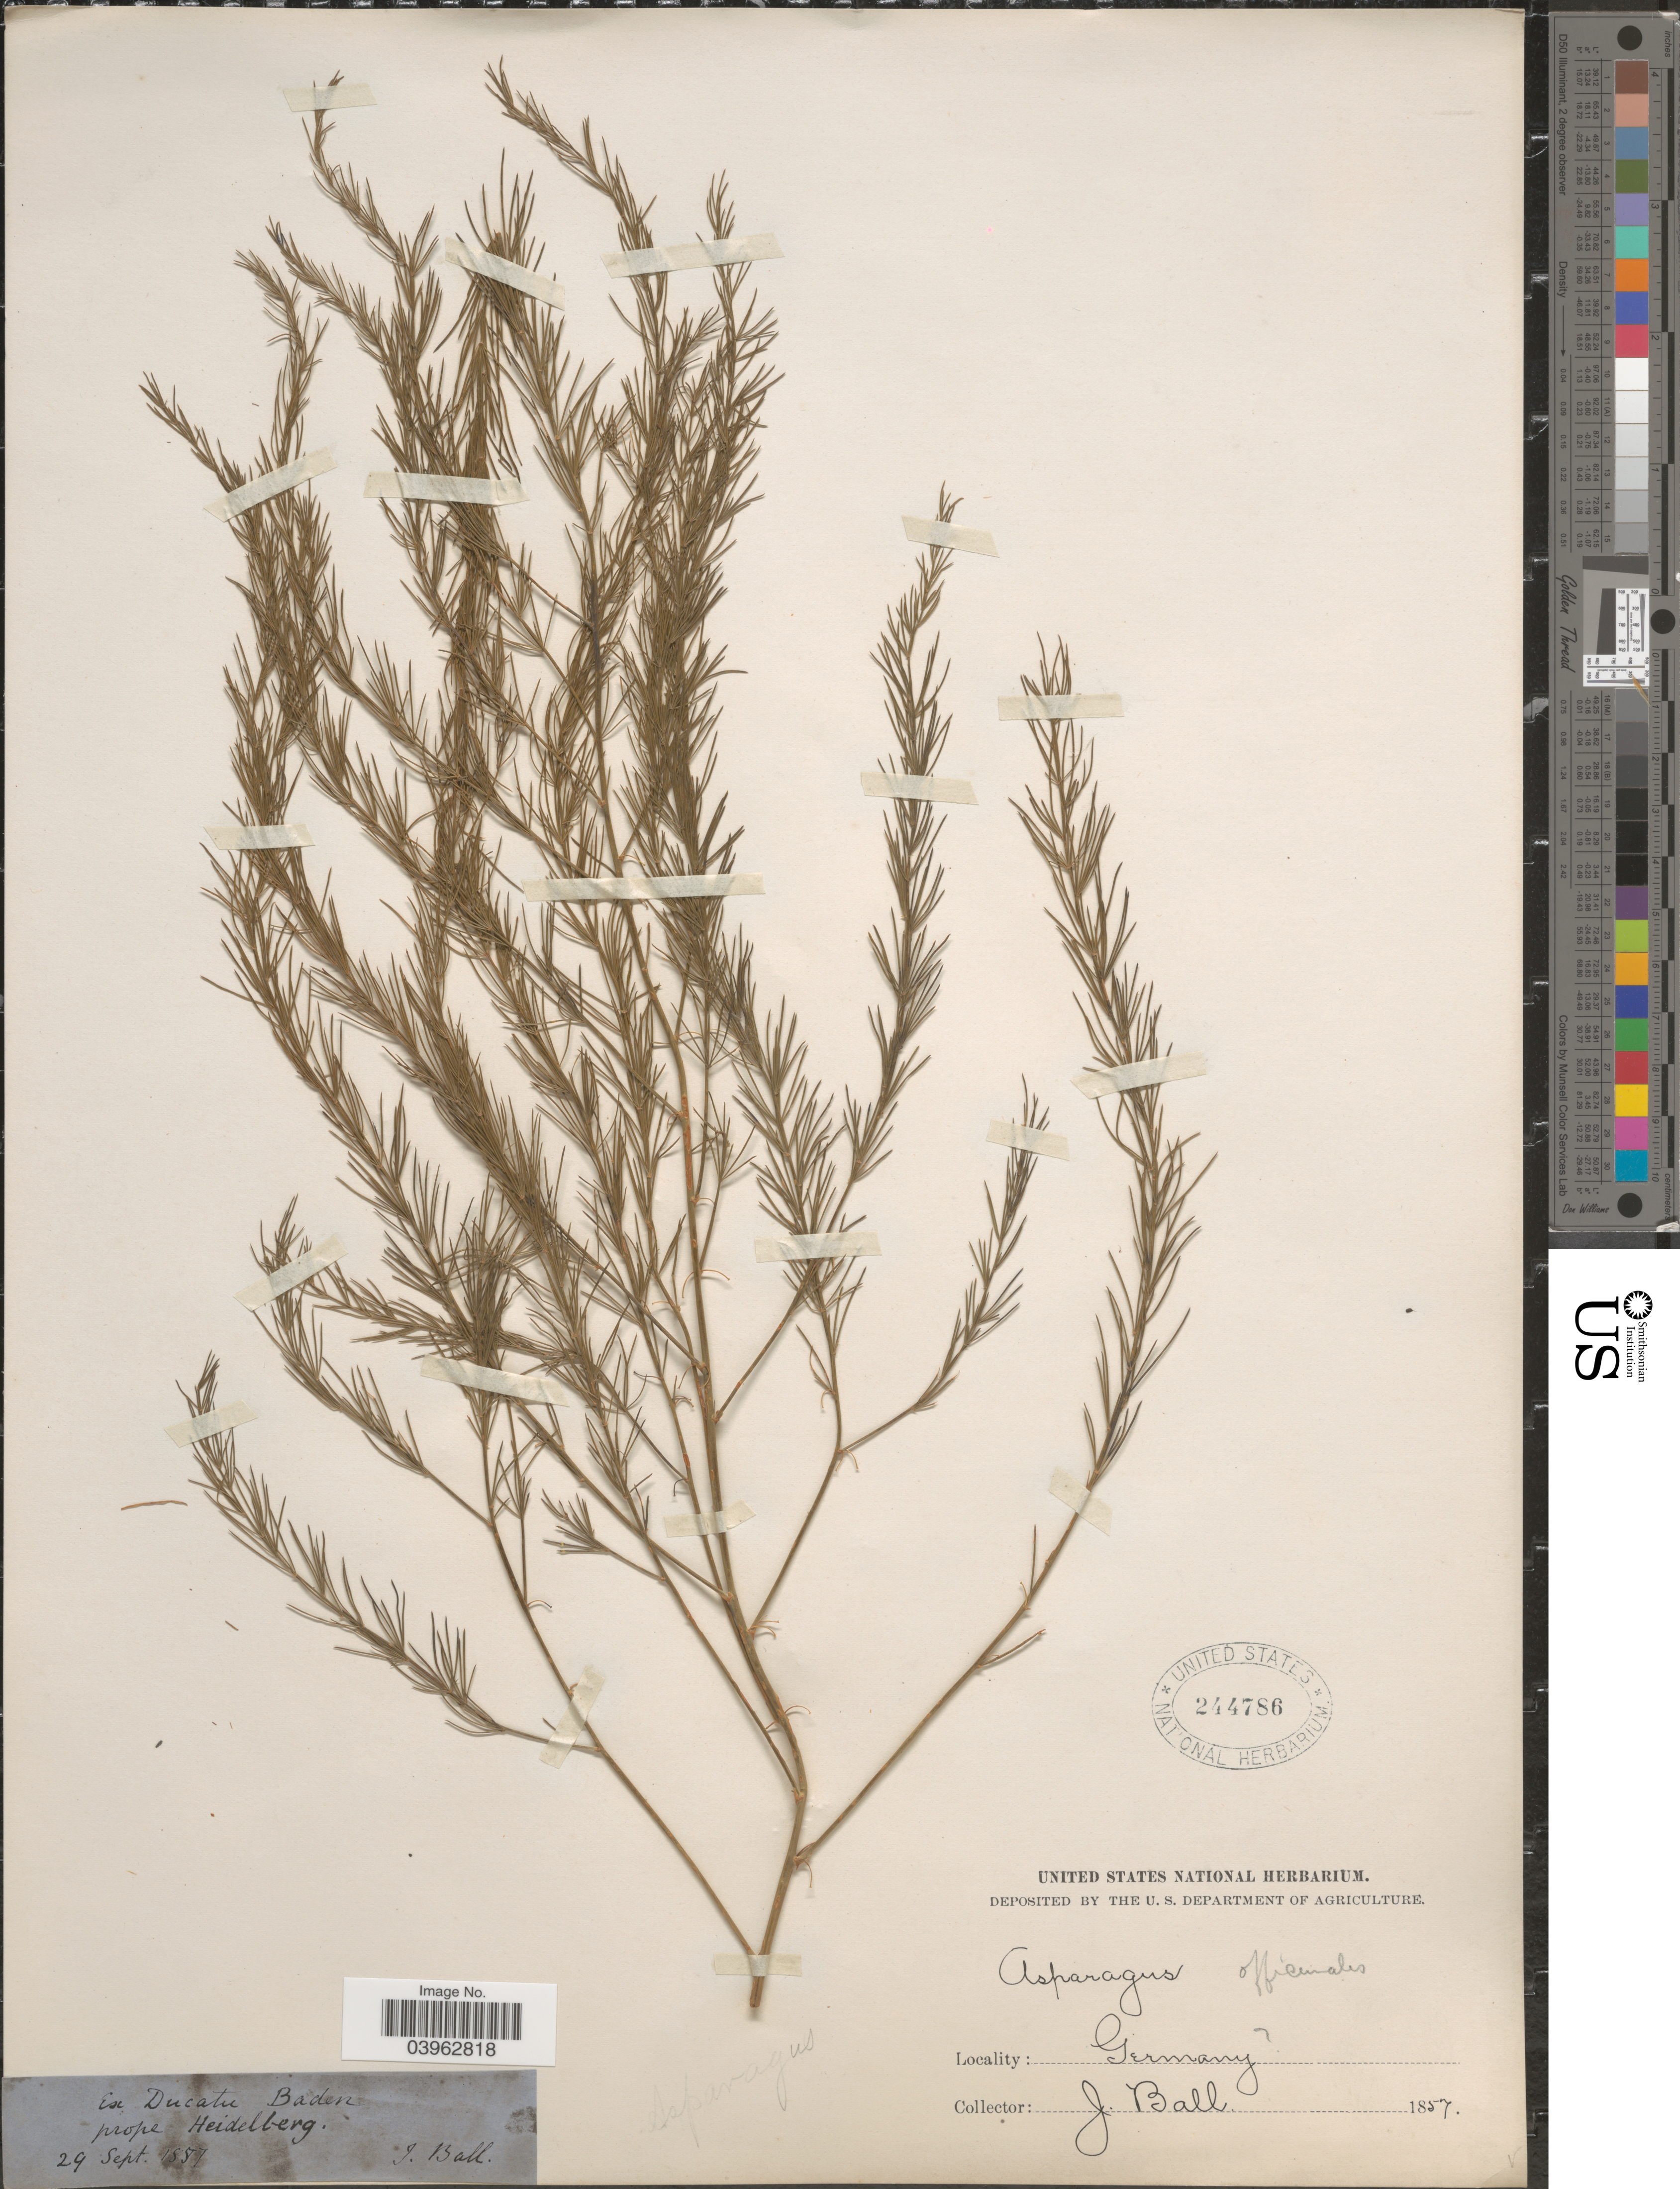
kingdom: Plantae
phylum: Tracheophyta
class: Liliopsida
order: Asparagales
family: Asparagaceae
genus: Asparagus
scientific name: Asparagus officinalis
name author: L.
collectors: J. Ball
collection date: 1857-09-29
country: Germany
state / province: Baden-Württemberg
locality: Ex Ducatu Baden prope Heidelberg.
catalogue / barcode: US 244786